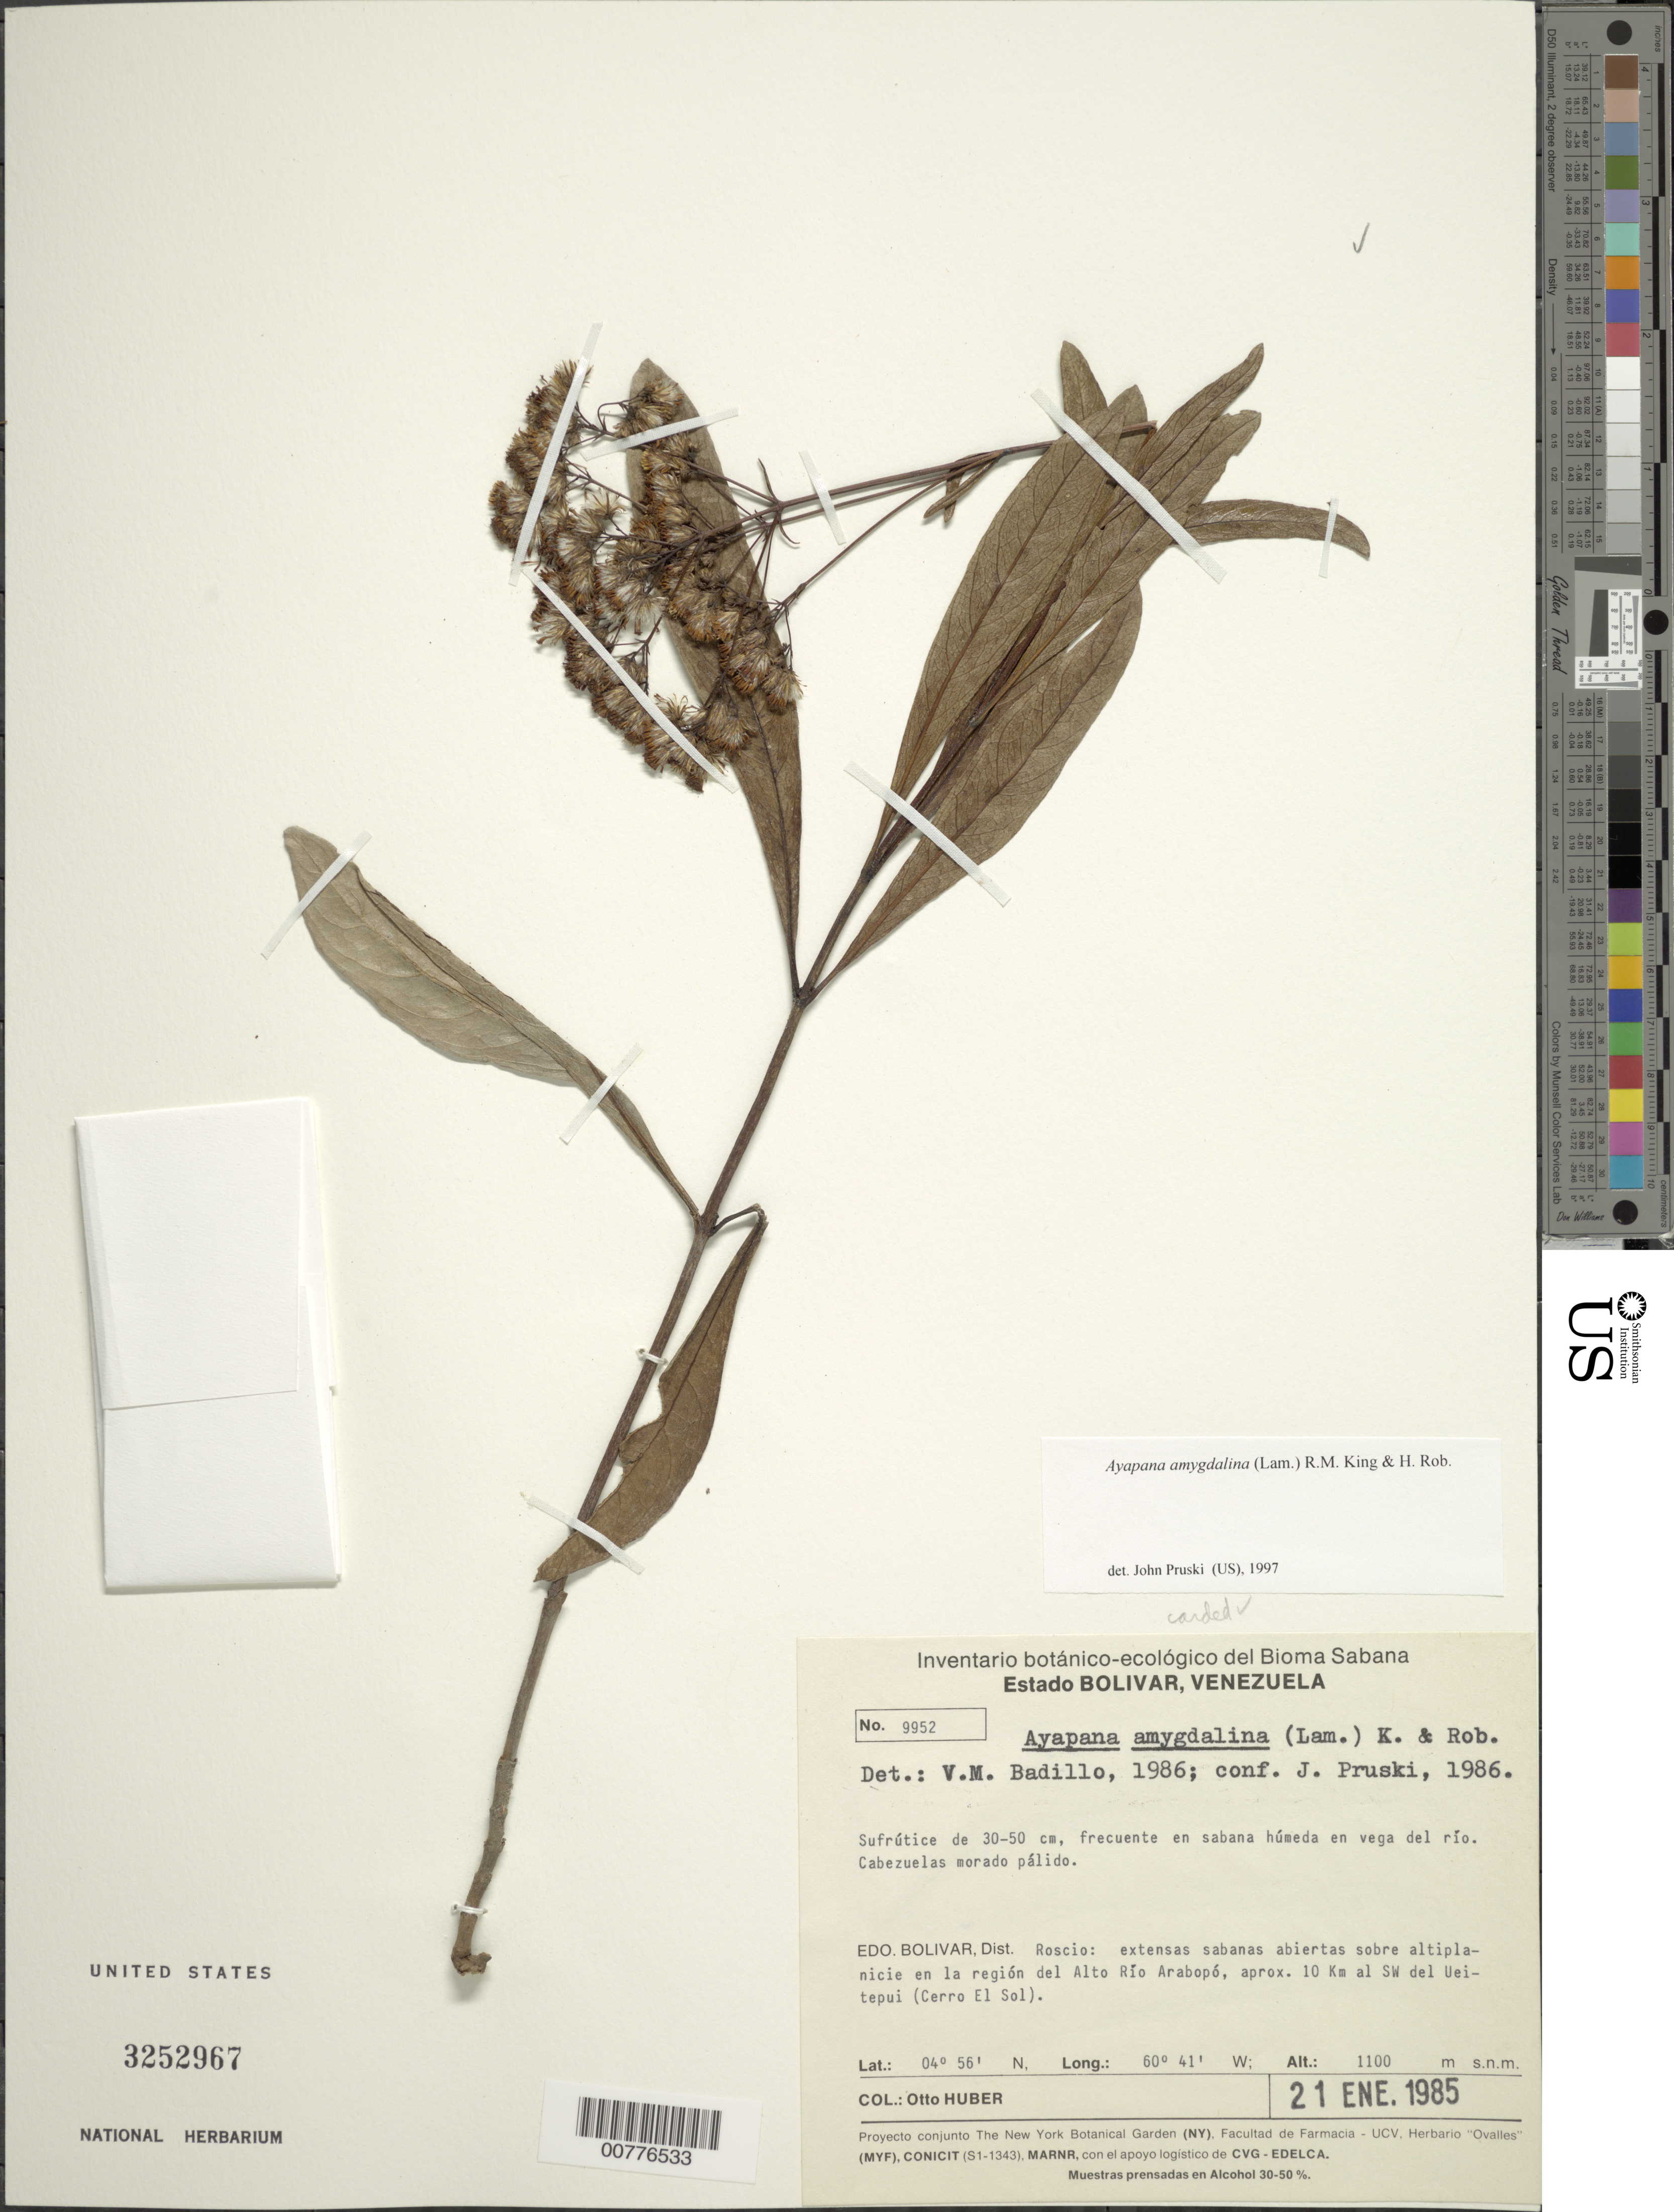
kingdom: Plantae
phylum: Tracheophyta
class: Magnoliopsida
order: Asterales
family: Asteraceae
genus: Ayapana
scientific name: Ayapana amygdalina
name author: (Lam.) R.M. King & H. Rob.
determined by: Pruski, J. F.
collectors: O. Huber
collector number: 9952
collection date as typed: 21-Jan-85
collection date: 1985-01-21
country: Venezuela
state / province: Bolívar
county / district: Roscio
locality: Alto Río Arabapó, 10 km SW del Ueitepuí (Cerro El Sol)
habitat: Extensas sabanas abiertas, en sabana humeda en vega del rio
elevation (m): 1100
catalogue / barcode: US 3252967